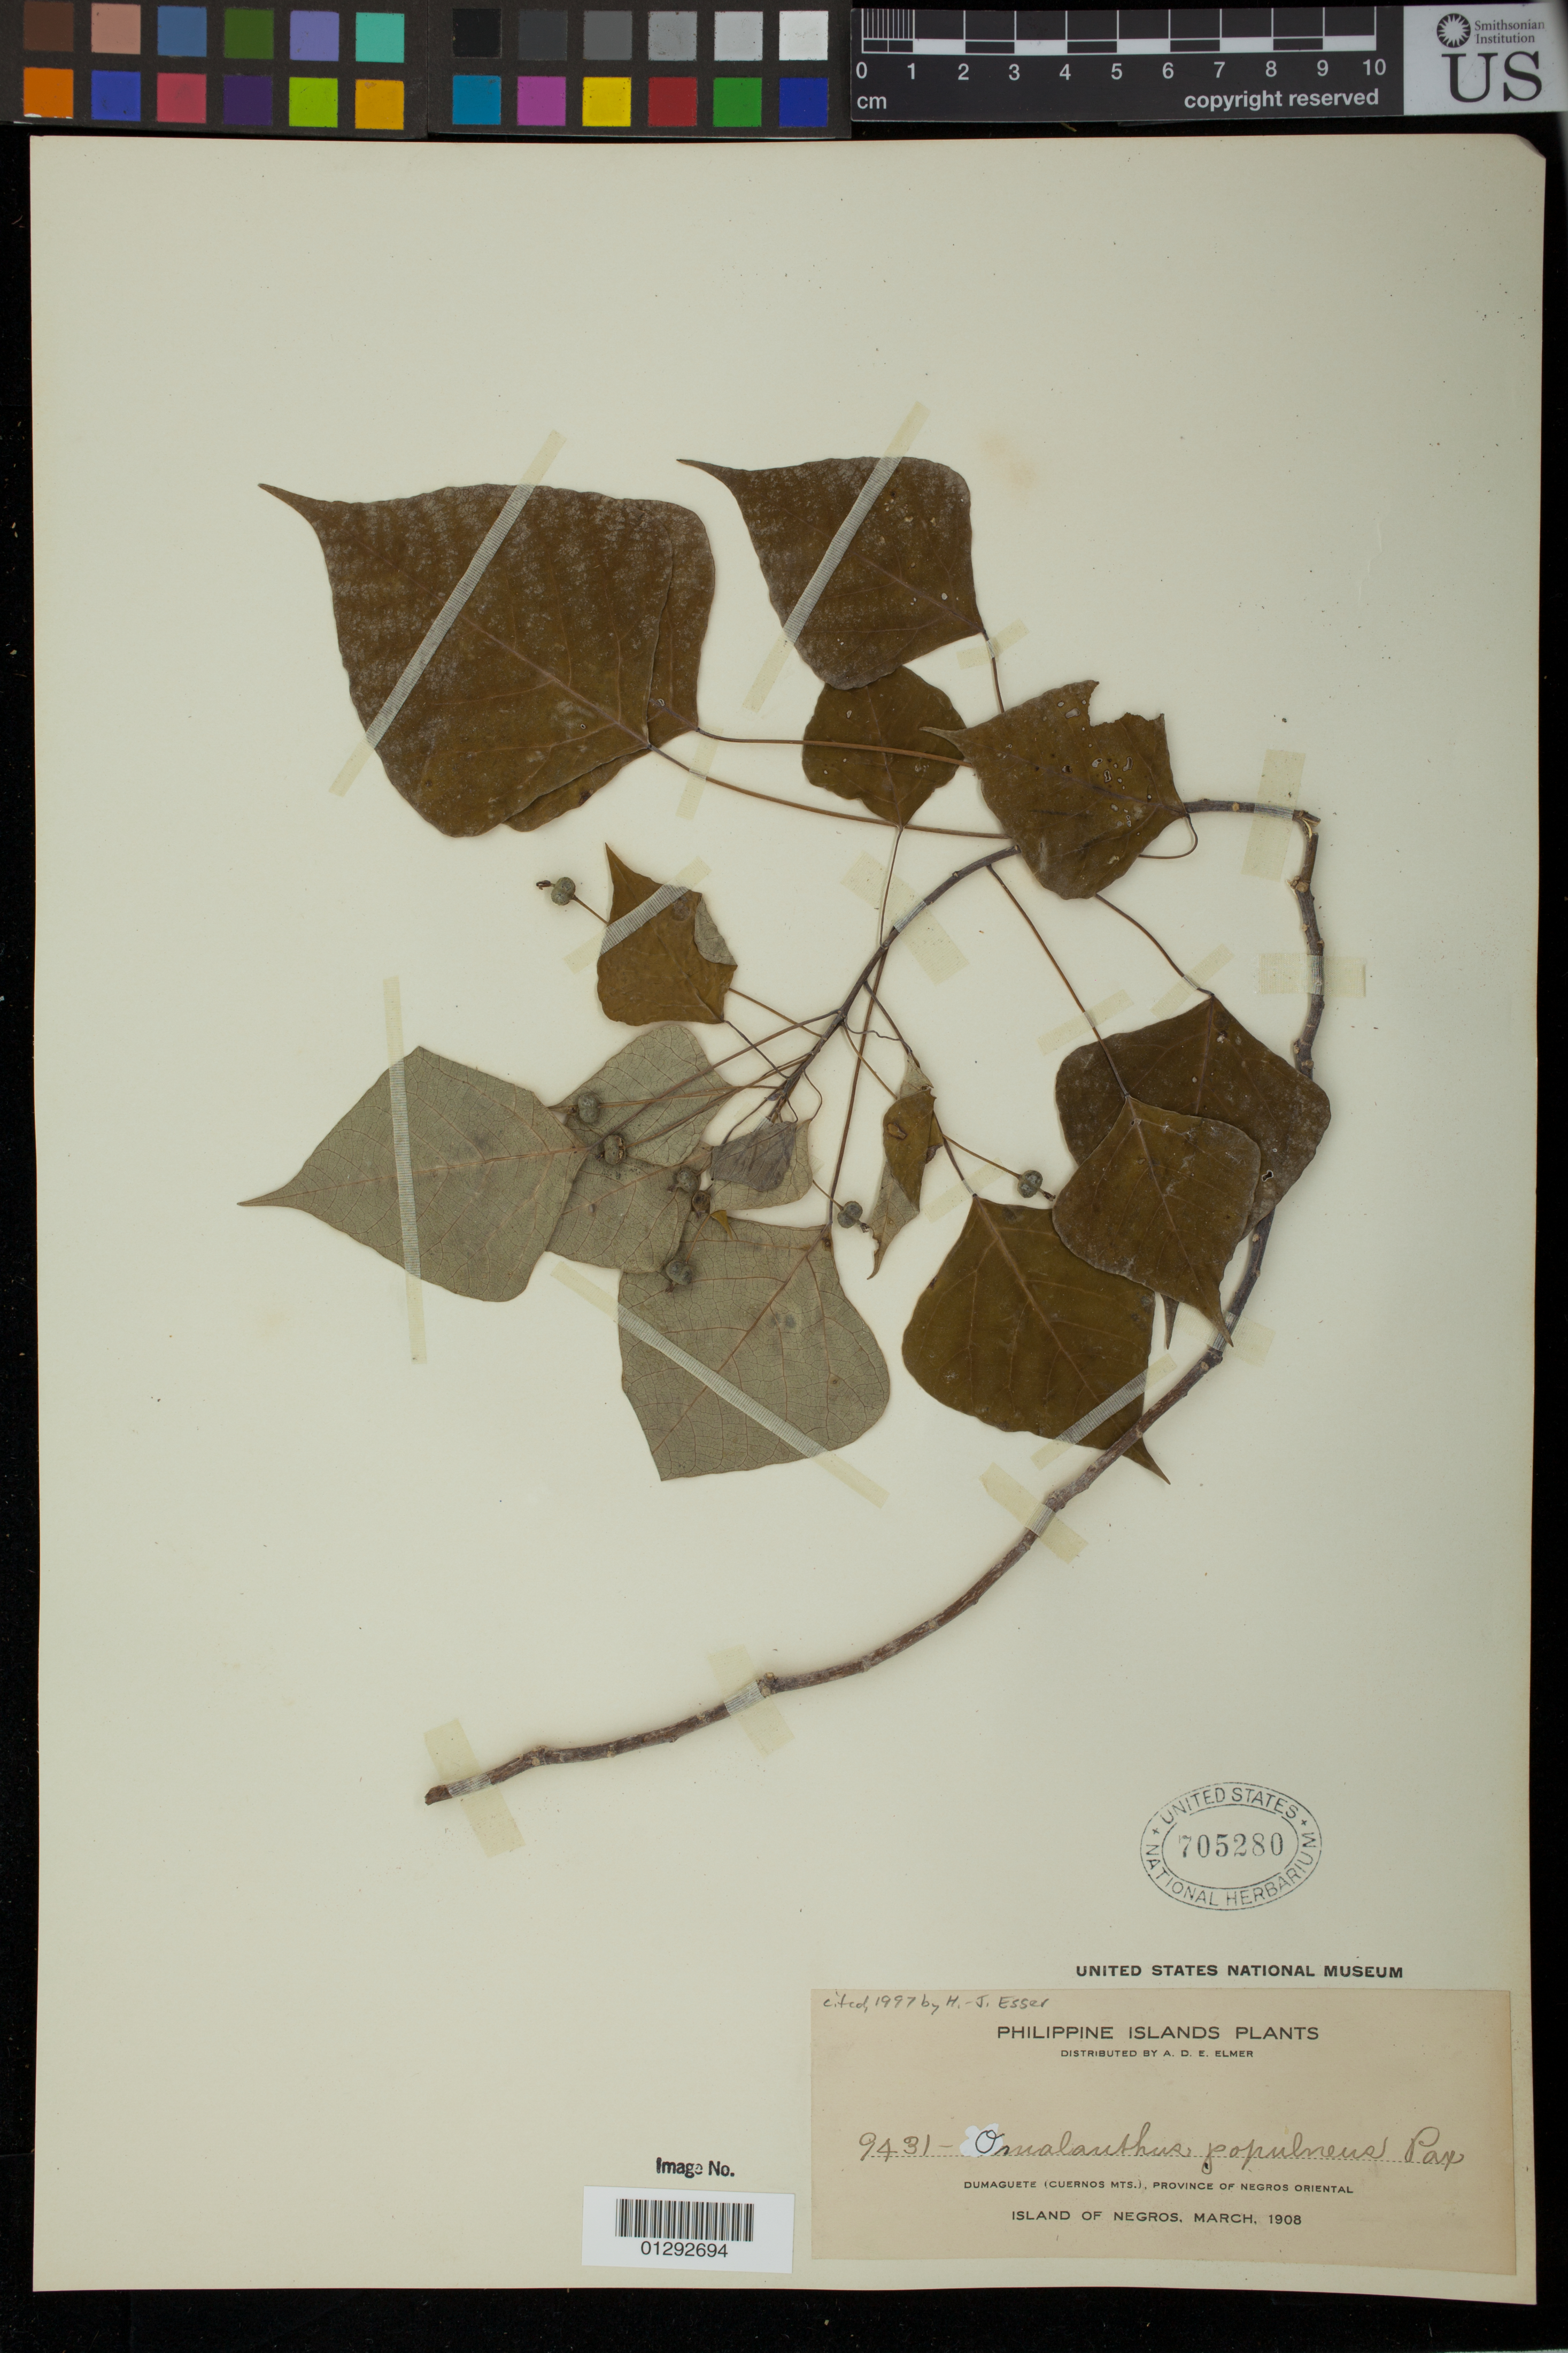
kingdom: Plantae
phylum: Tracheophyta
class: Magnoliopsida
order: Malpighiales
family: Euphorbiaceae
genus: Homalanthus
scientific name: Homalanthus populneus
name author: (Geiseler) Kuntze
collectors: A. D. E. Elmer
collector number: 9431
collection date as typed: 1908-03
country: Philippines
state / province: Central Visayas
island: Negros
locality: Dumaguete (Cuernos MTS.), Province of Negros Oriental, Island of Negros.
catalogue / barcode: US 705280